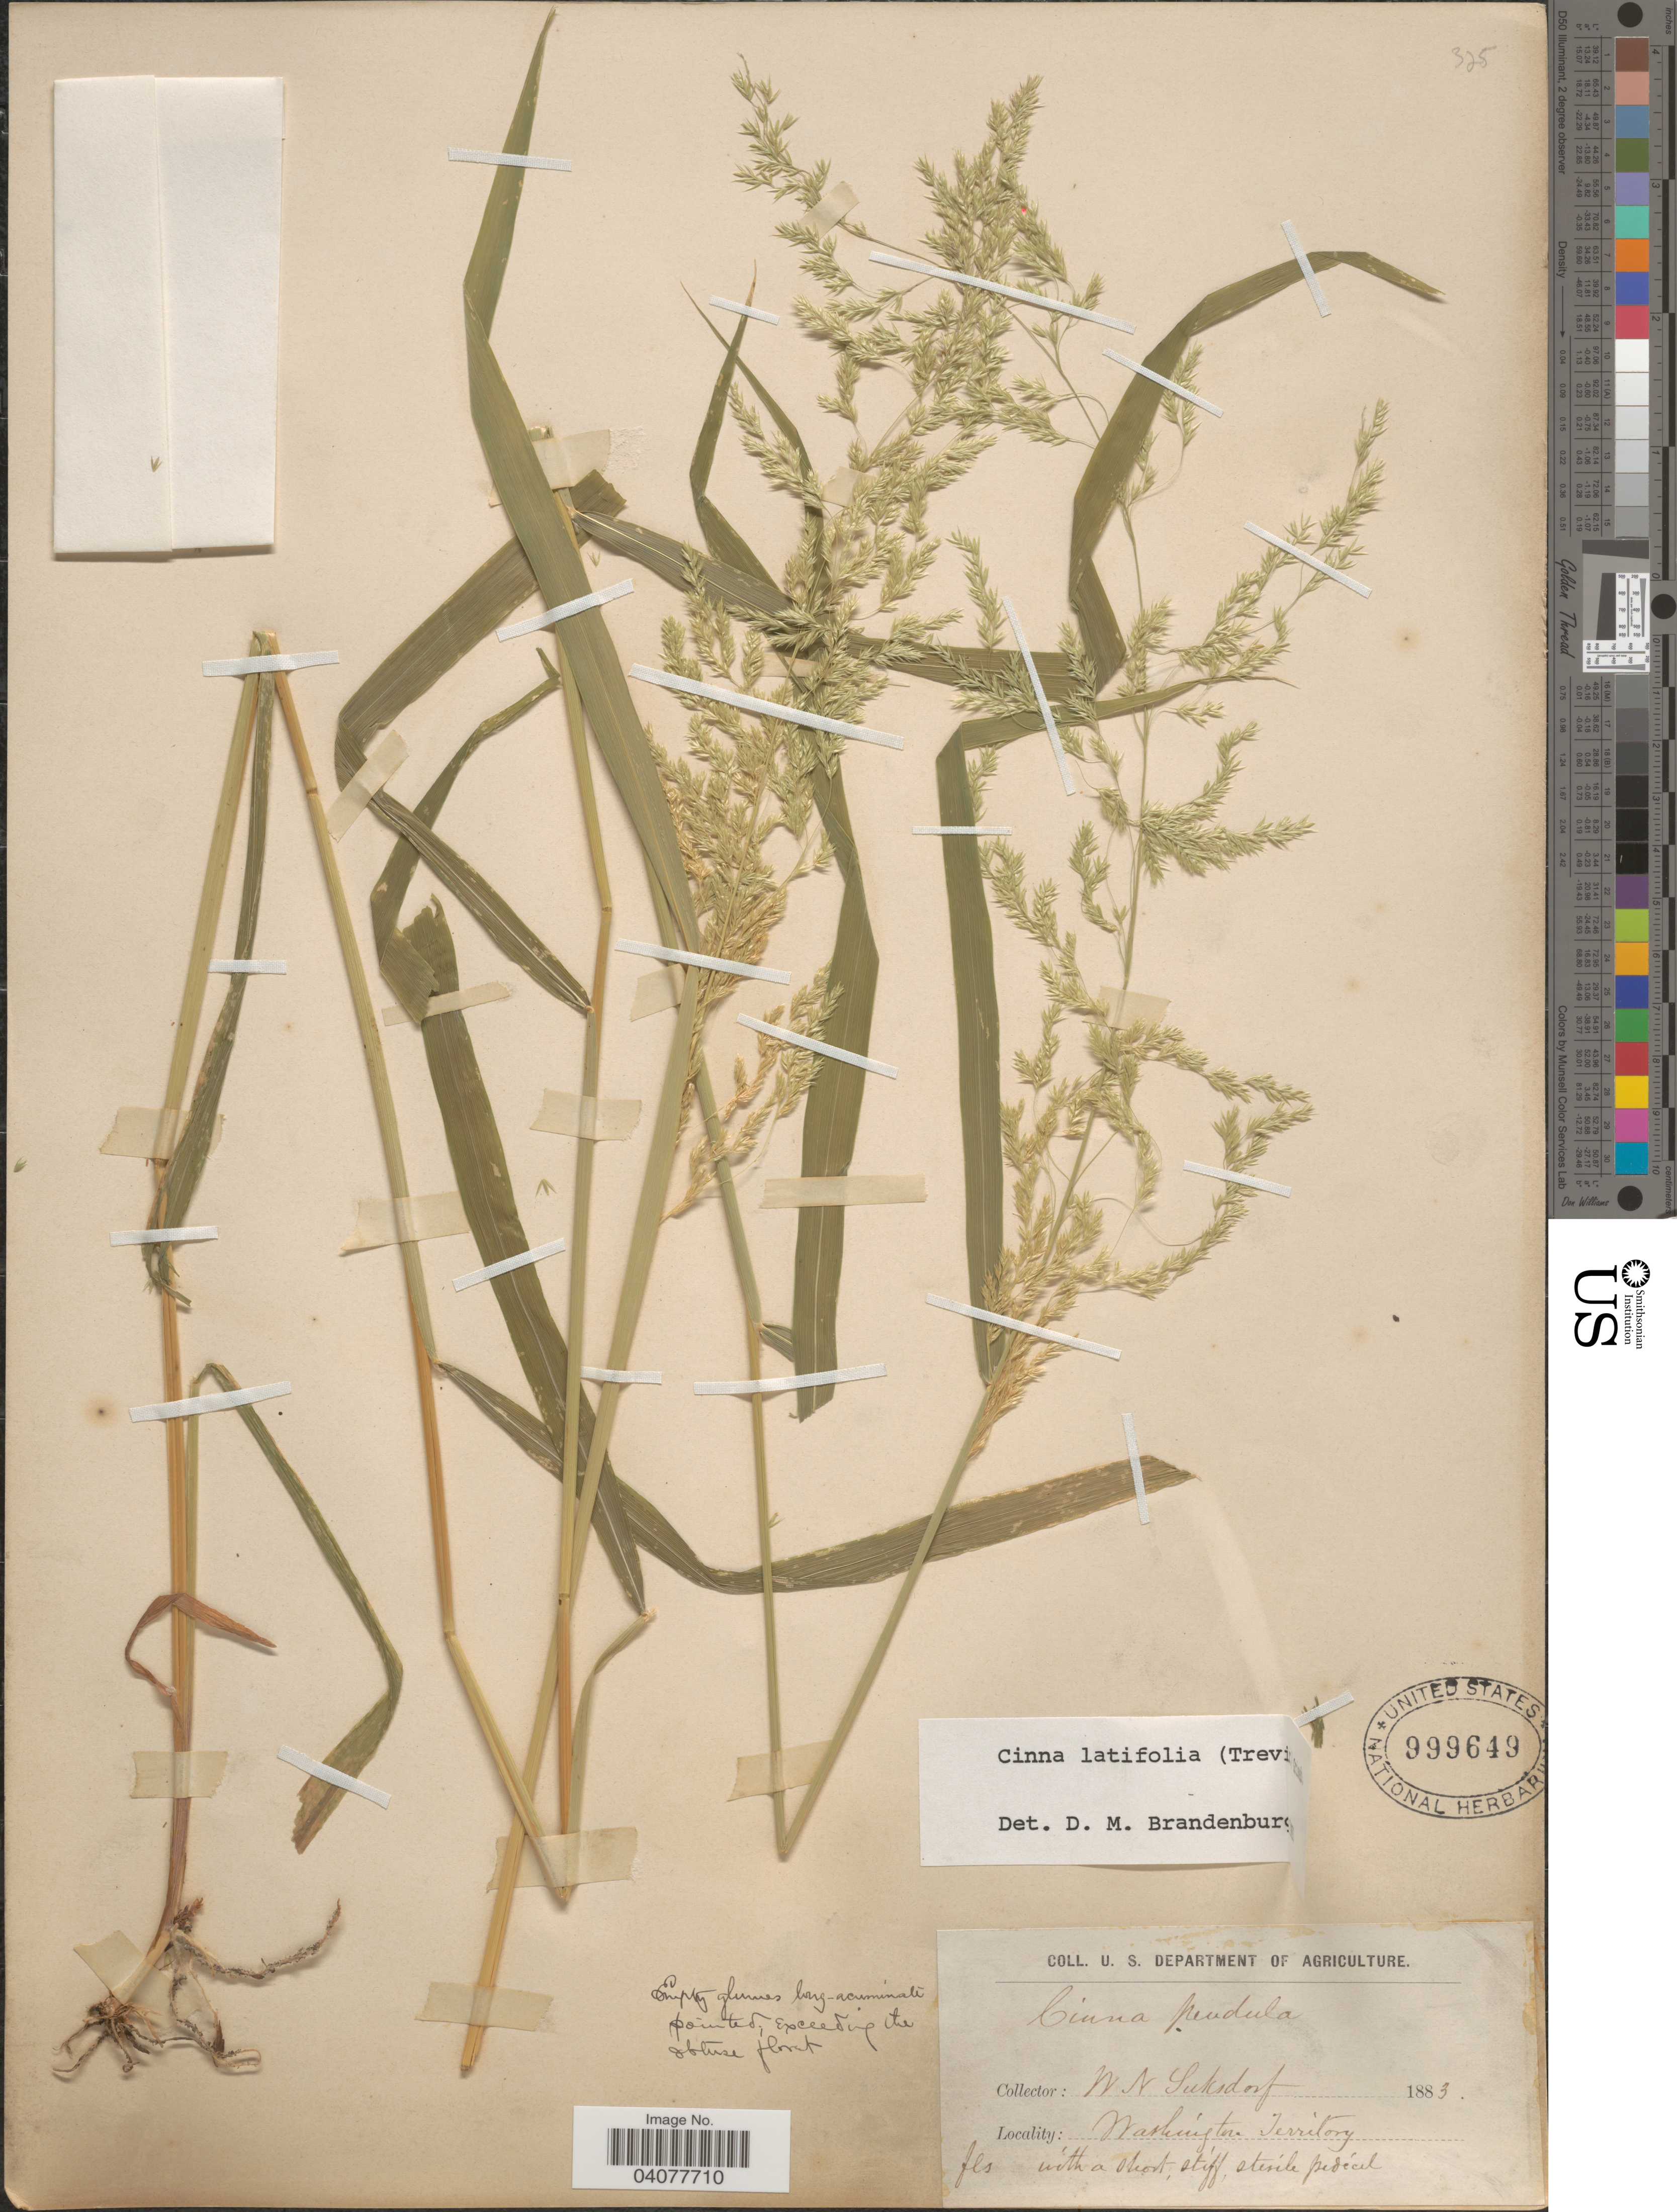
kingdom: Plantae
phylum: Tracheophyta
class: Liliopsida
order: Poales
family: Poaceae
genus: Cinna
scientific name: Cinna latifolia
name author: (Trevir. ex Goeppert) Griseb.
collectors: W. N. Suksdorf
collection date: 1883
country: United States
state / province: Washington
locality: Washington Territory.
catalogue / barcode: US 999649